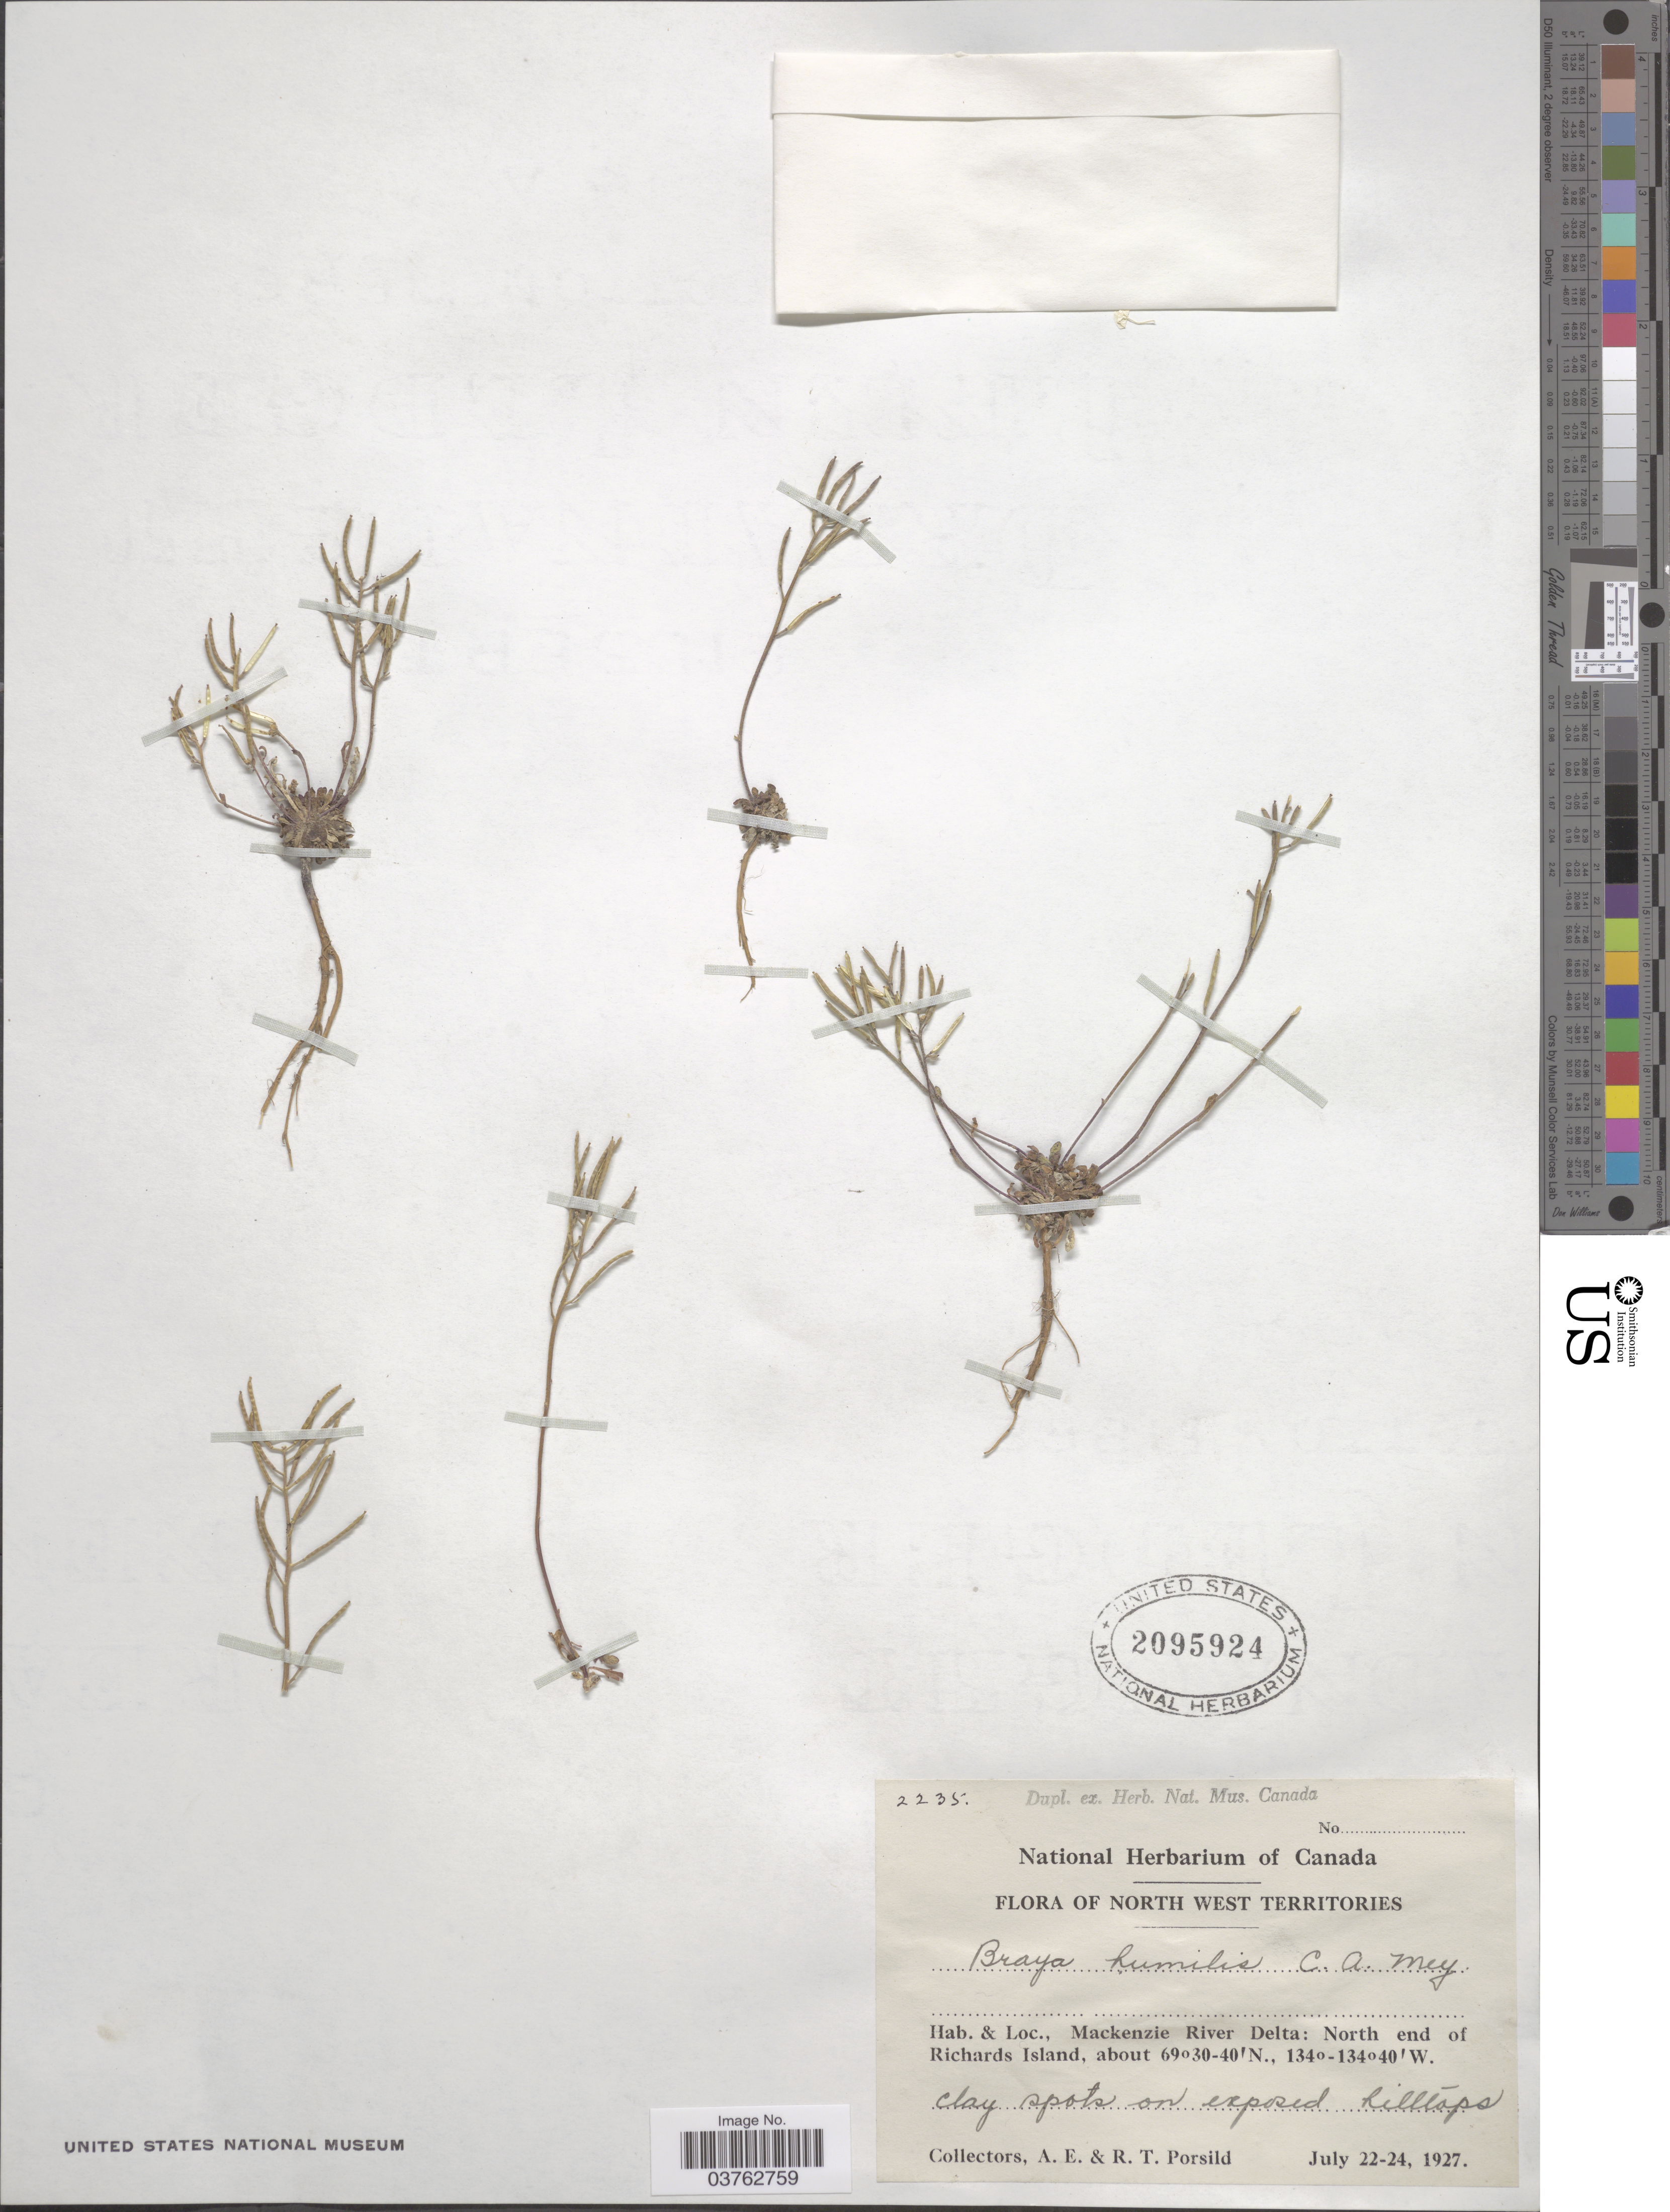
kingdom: Plantae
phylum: Tracheophyta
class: Magnoliopsida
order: Brassicales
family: Brassicaceae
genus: Braya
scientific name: Braya humilis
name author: (C.A. Mey.) B.L. Rob.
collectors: A. E. Porsild & R. T. Porsild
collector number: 2235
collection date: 1927-07-22/1927-07-24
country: Canada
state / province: Northwest Territories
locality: Mackenzie River Delta: North end of Richards Island.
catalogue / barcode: US 2095924